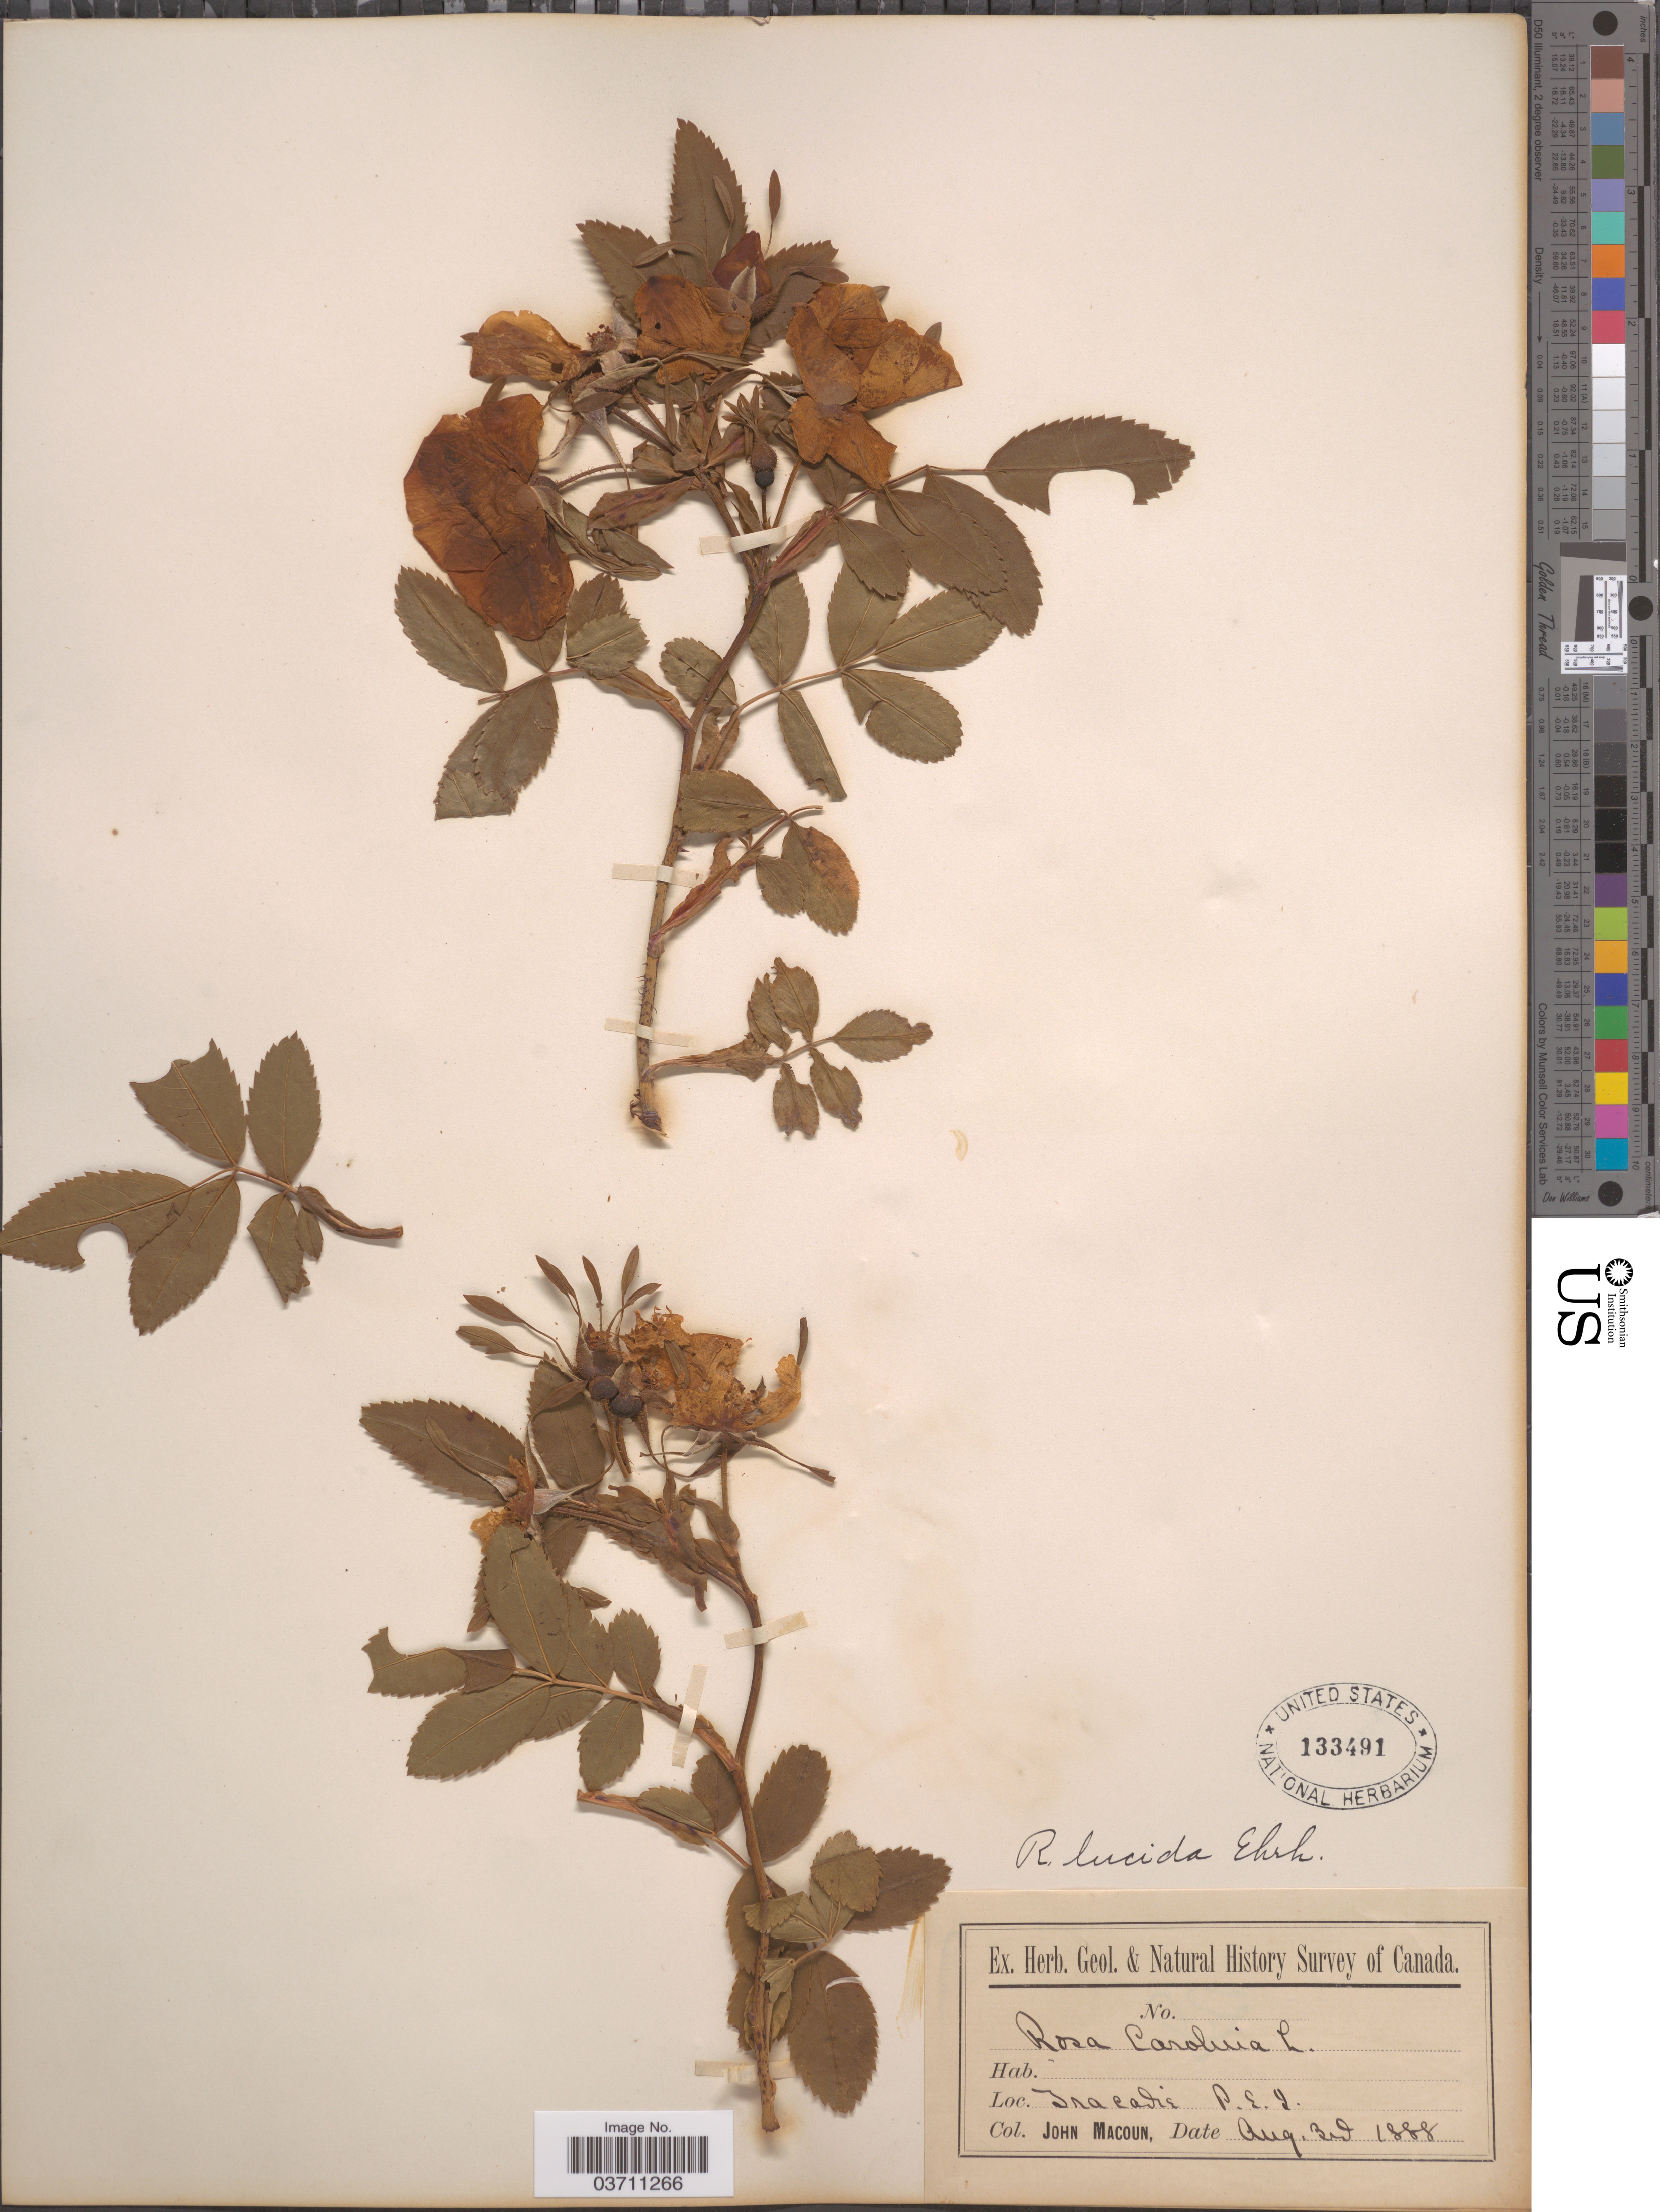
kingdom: Plantae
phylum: Tracheophyta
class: Magnoliopsida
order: Rosales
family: Rosaceae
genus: Rosa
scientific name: Rosa lucida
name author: Meehan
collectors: J. Macoun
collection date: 1888-08-03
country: Canada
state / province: Prince Edward Island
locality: Tracadie.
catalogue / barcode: US 133491